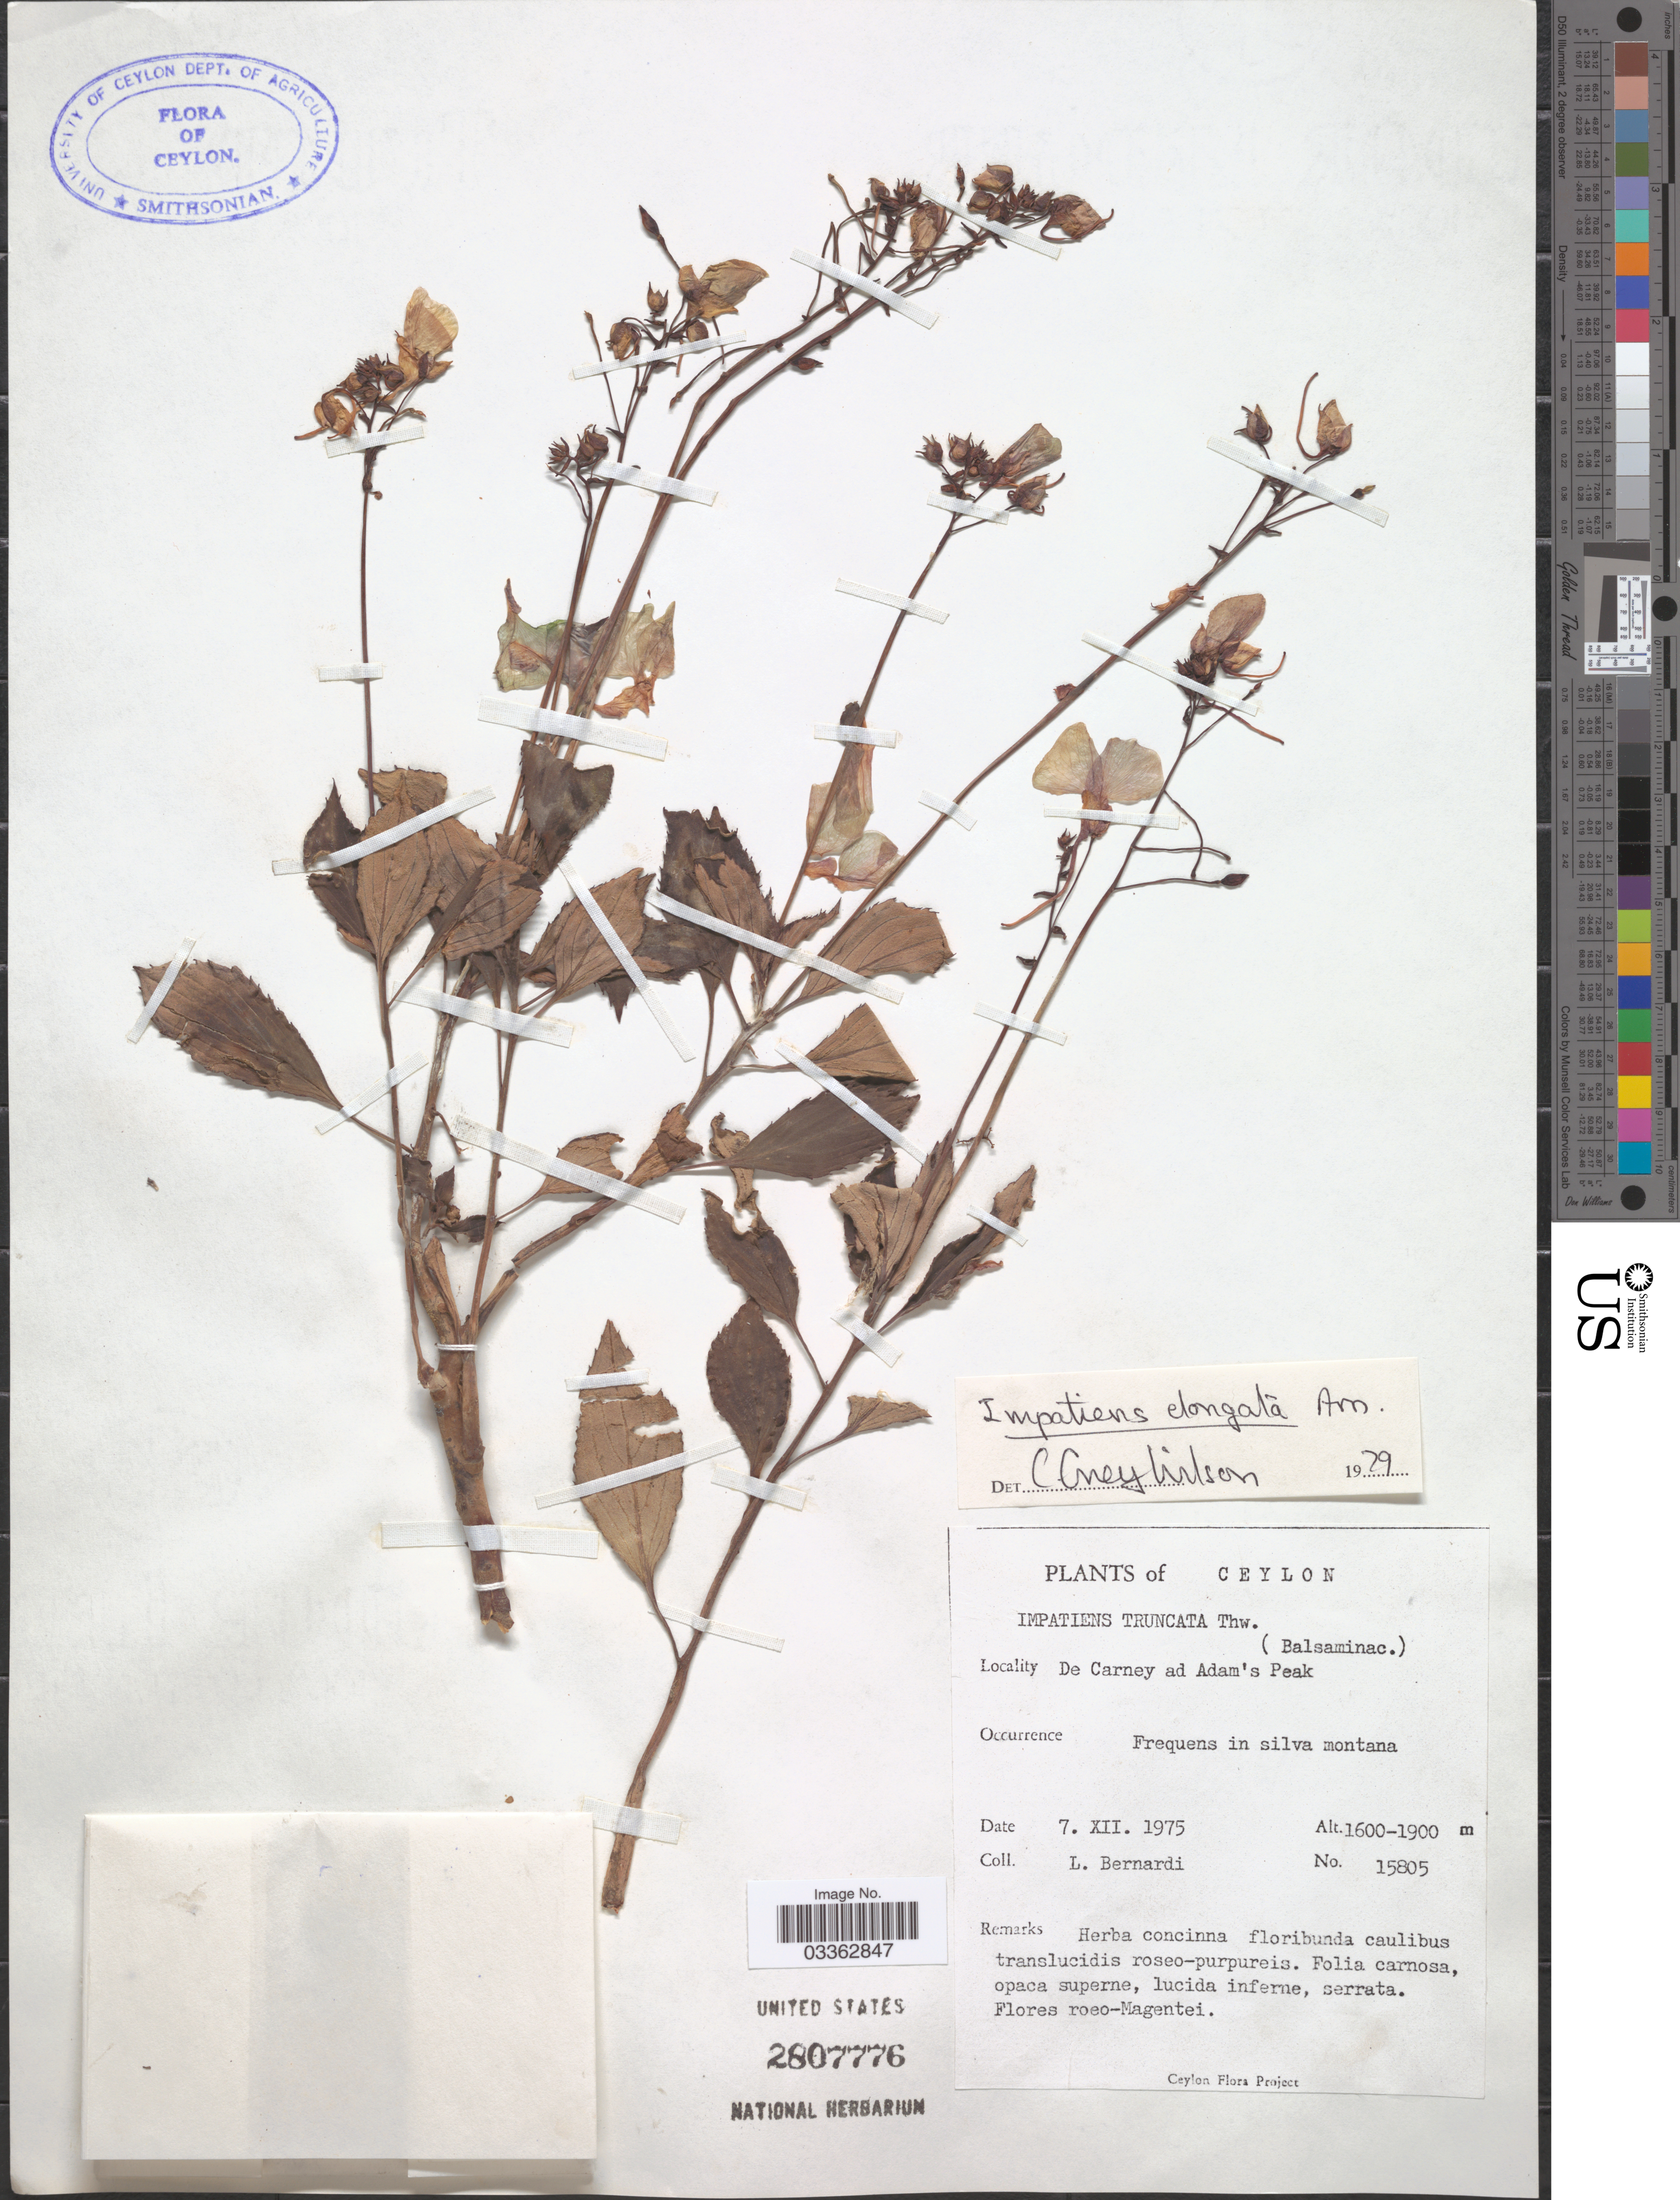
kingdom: Plantae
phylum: Tracheophyta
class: Magnoliopsida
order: Ericales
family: Balsaminaceae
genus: Impatiens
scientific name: Impatiens elongata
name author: Arn.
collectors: L. Bernardi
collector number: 15805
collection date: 1975-12-07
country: Sri Lanka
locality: Ceylon. De Carney ad Adam's Peak.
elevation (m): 1600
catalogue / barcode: US 2807776